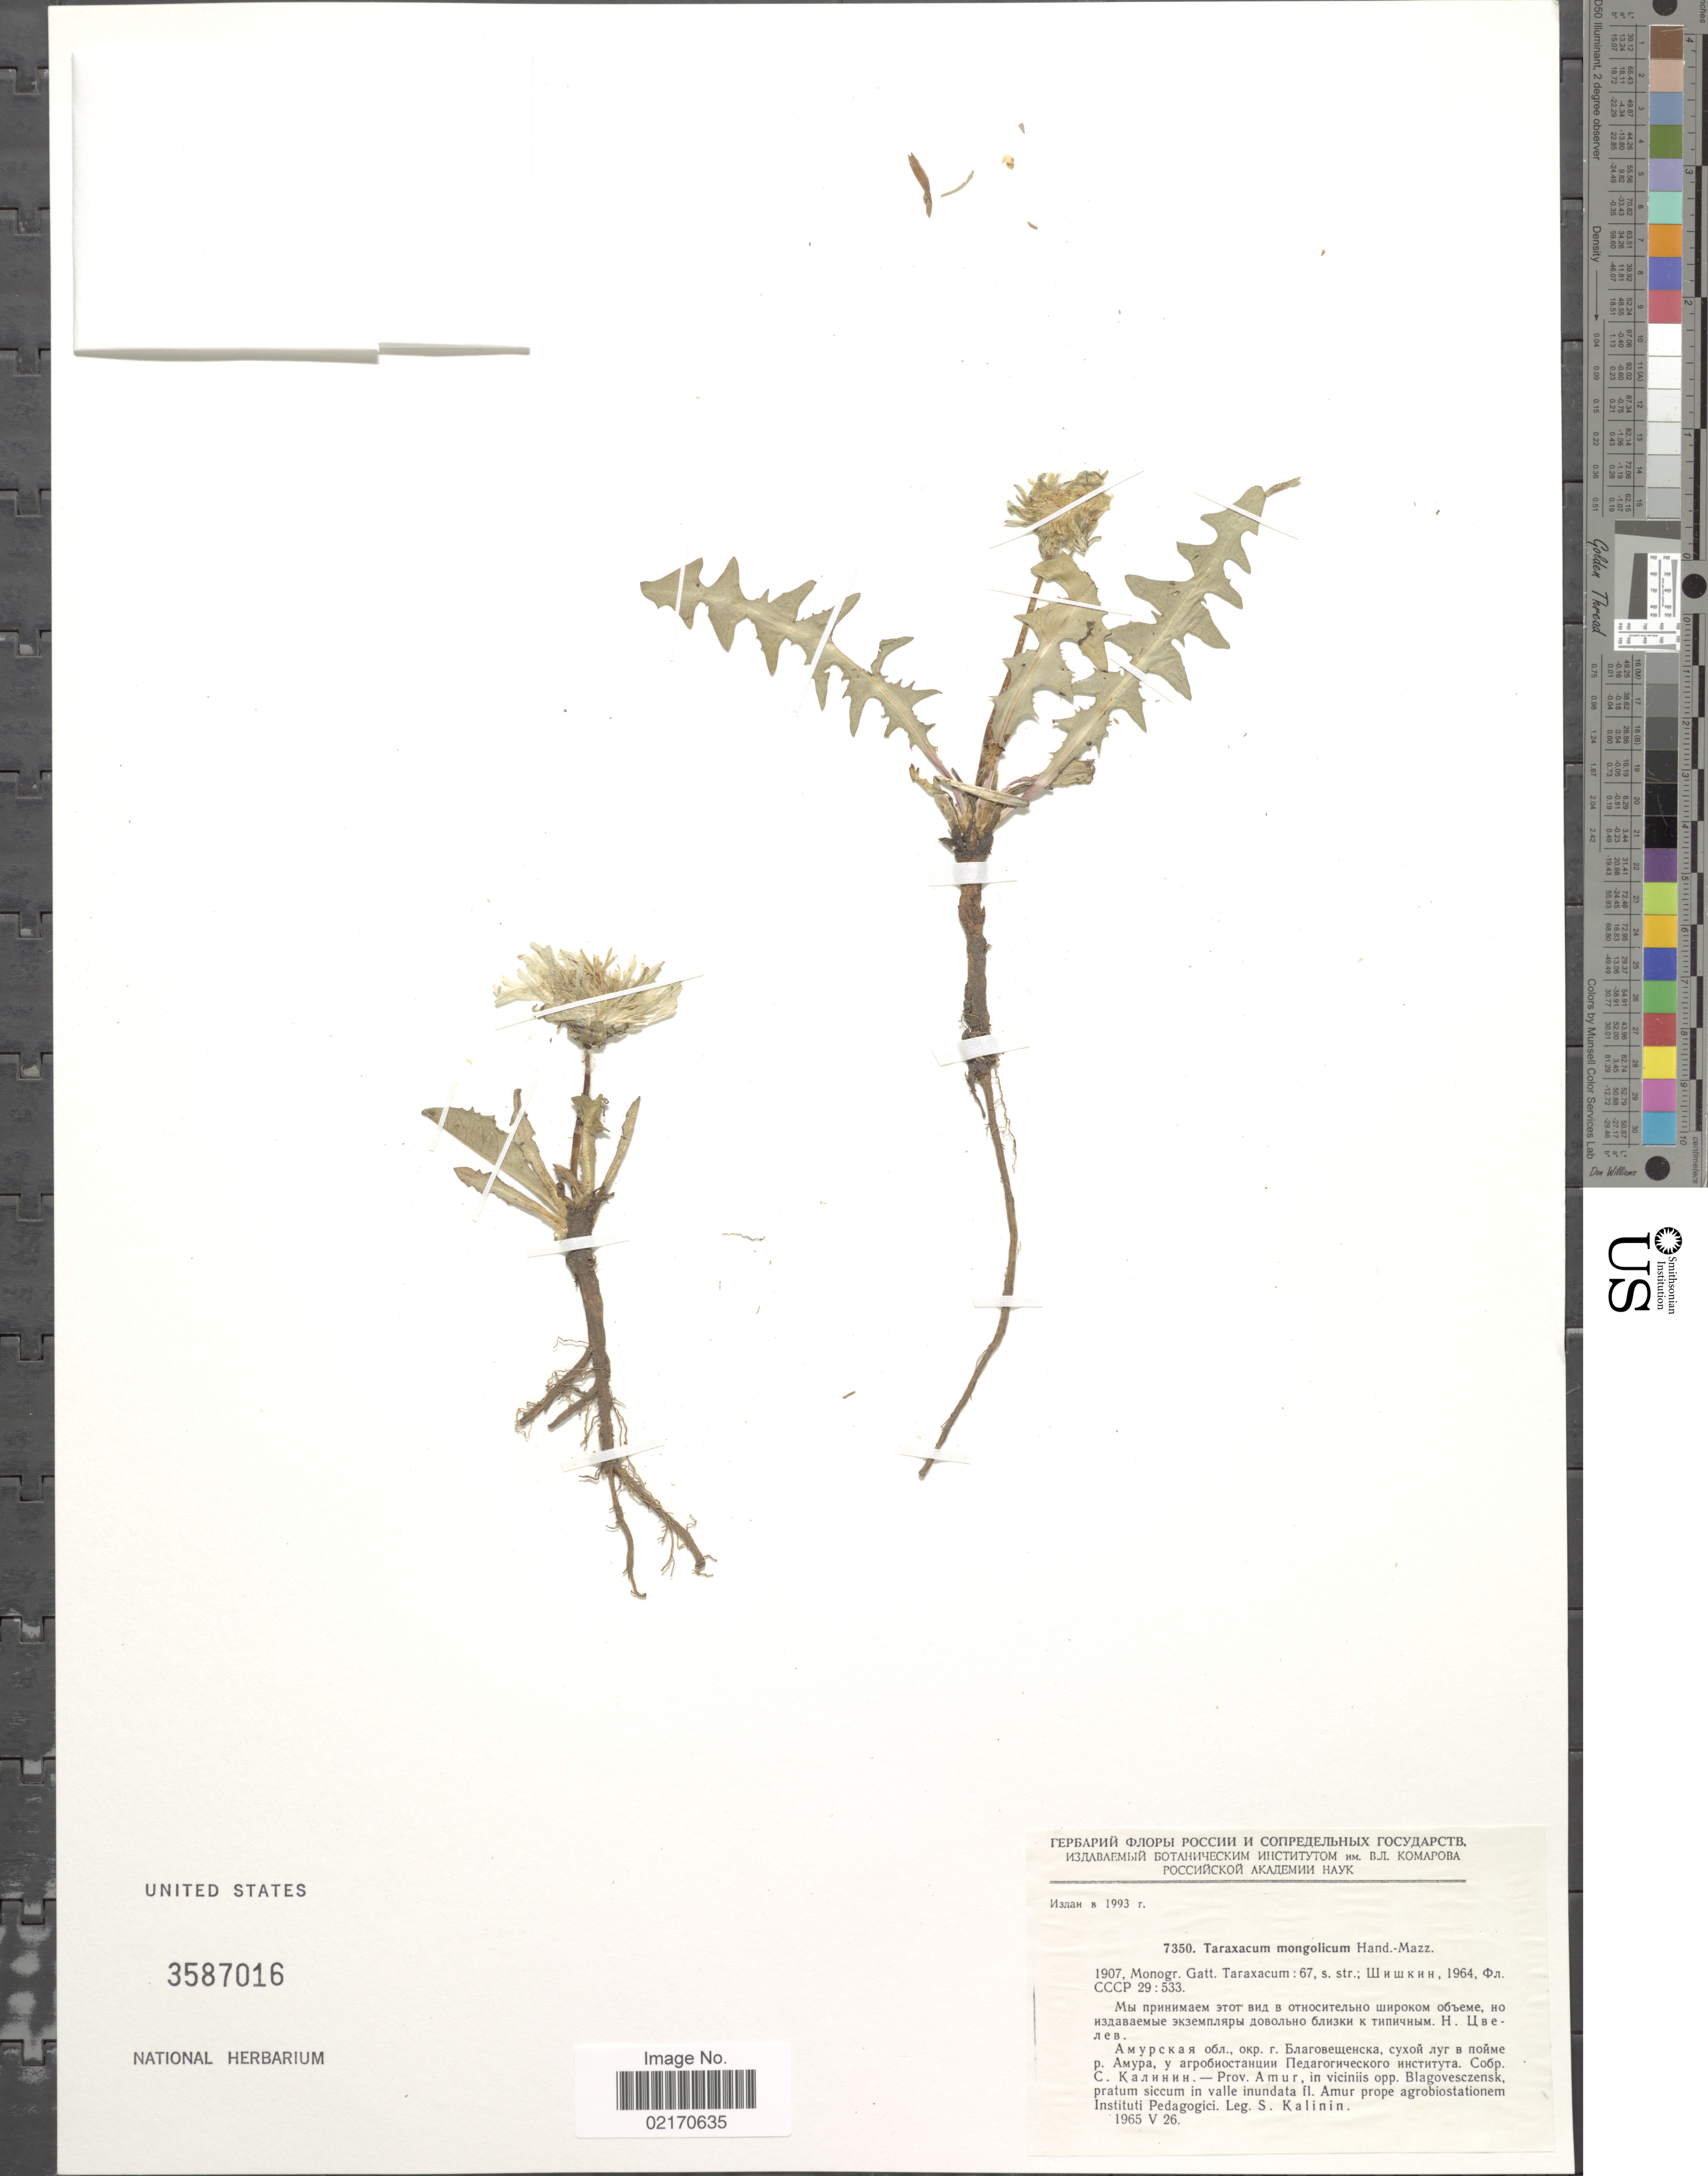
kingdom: Plantae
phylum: Tracheophyta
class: Magnoliopsida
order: Asterales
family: Asteraceae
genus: Taraxacum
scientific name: Taraxacum mongolicum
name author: Hand.-Mazz.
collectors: S. Kalinin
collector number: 7350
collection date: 1965-05-26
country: Russian Federation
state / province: Amur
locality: In viciniis opp. Blagovesczensk, pratum siccum in valle inundata fl. Amur prope agriobiostationem Instituti Pedgagogici.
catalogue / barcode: US 3587016